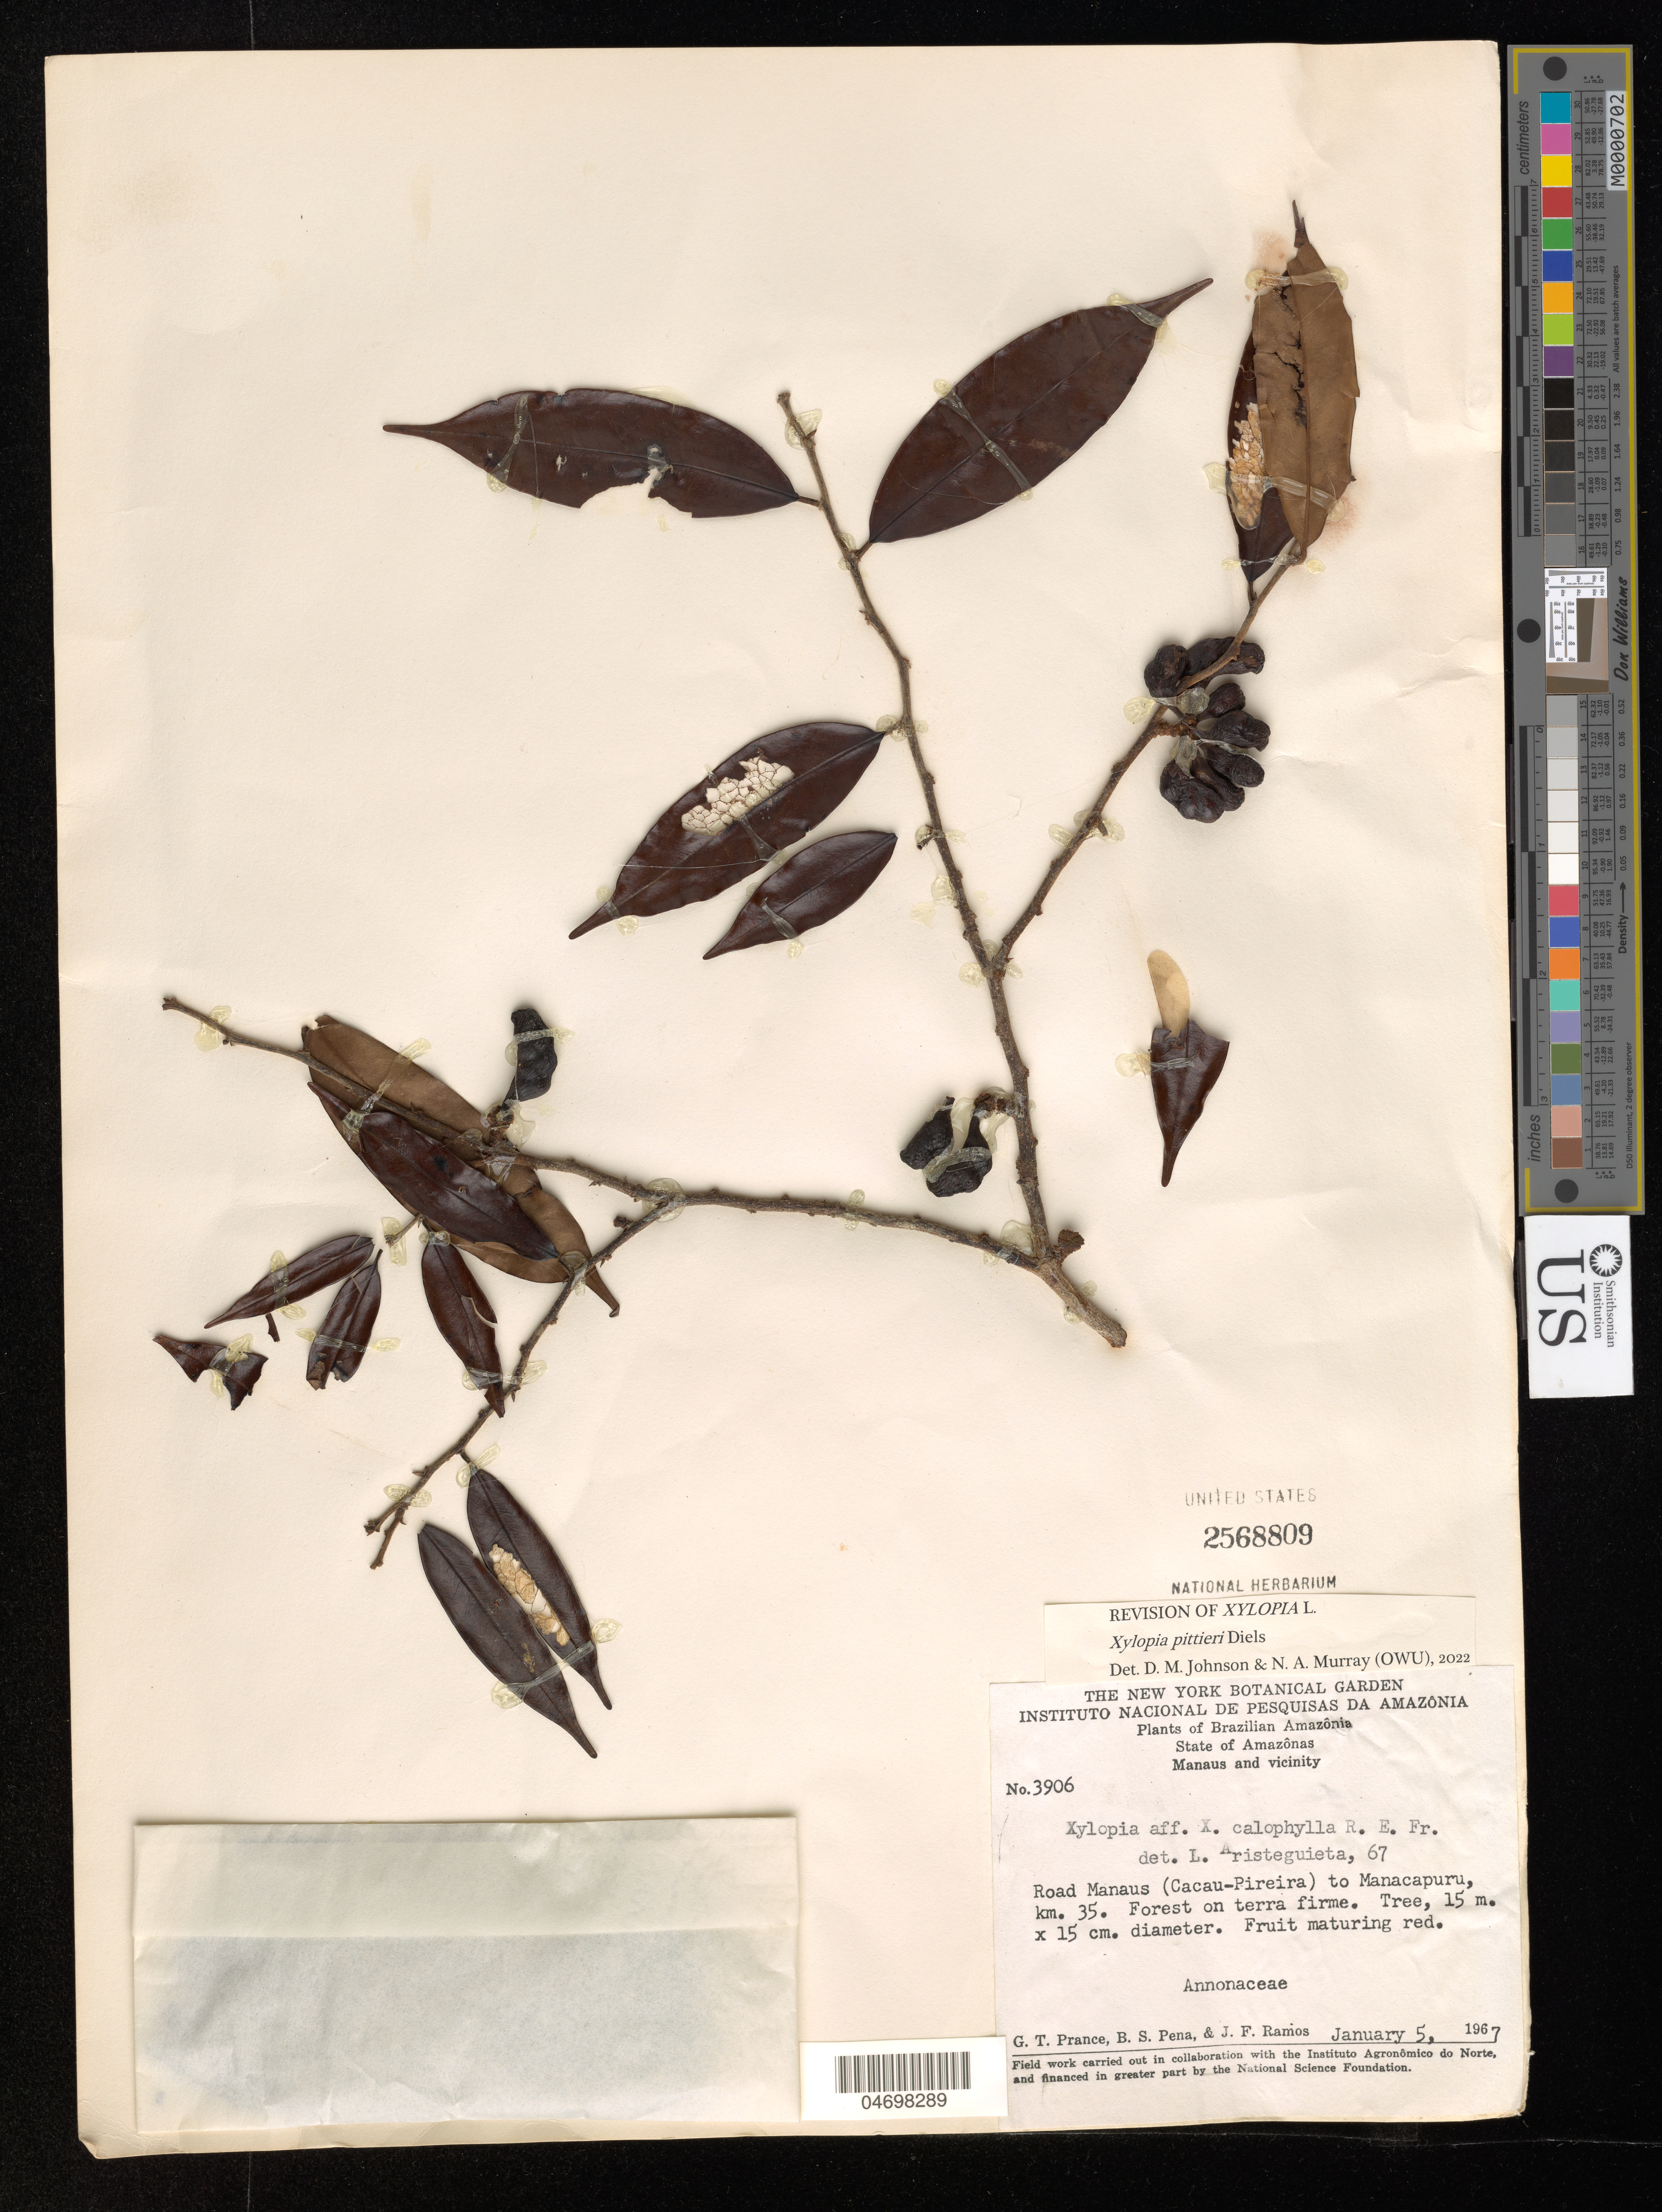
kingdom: Plantae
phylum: Tracheophyta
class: Magnoliopsida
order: Magnoliales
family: Annonaceae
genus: Xylopia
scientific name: Xylopia pittieri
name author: Diels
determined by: Johnson, D. M.; Murray, N. A.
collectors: G. T. Prance, B. S. Pena & J. F. Ramos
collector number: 3906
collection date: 1967-01-05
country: Brazil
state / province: Amazonas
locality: Manaus and vicinity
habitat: Forest on terra firme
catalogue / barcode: US 2568809